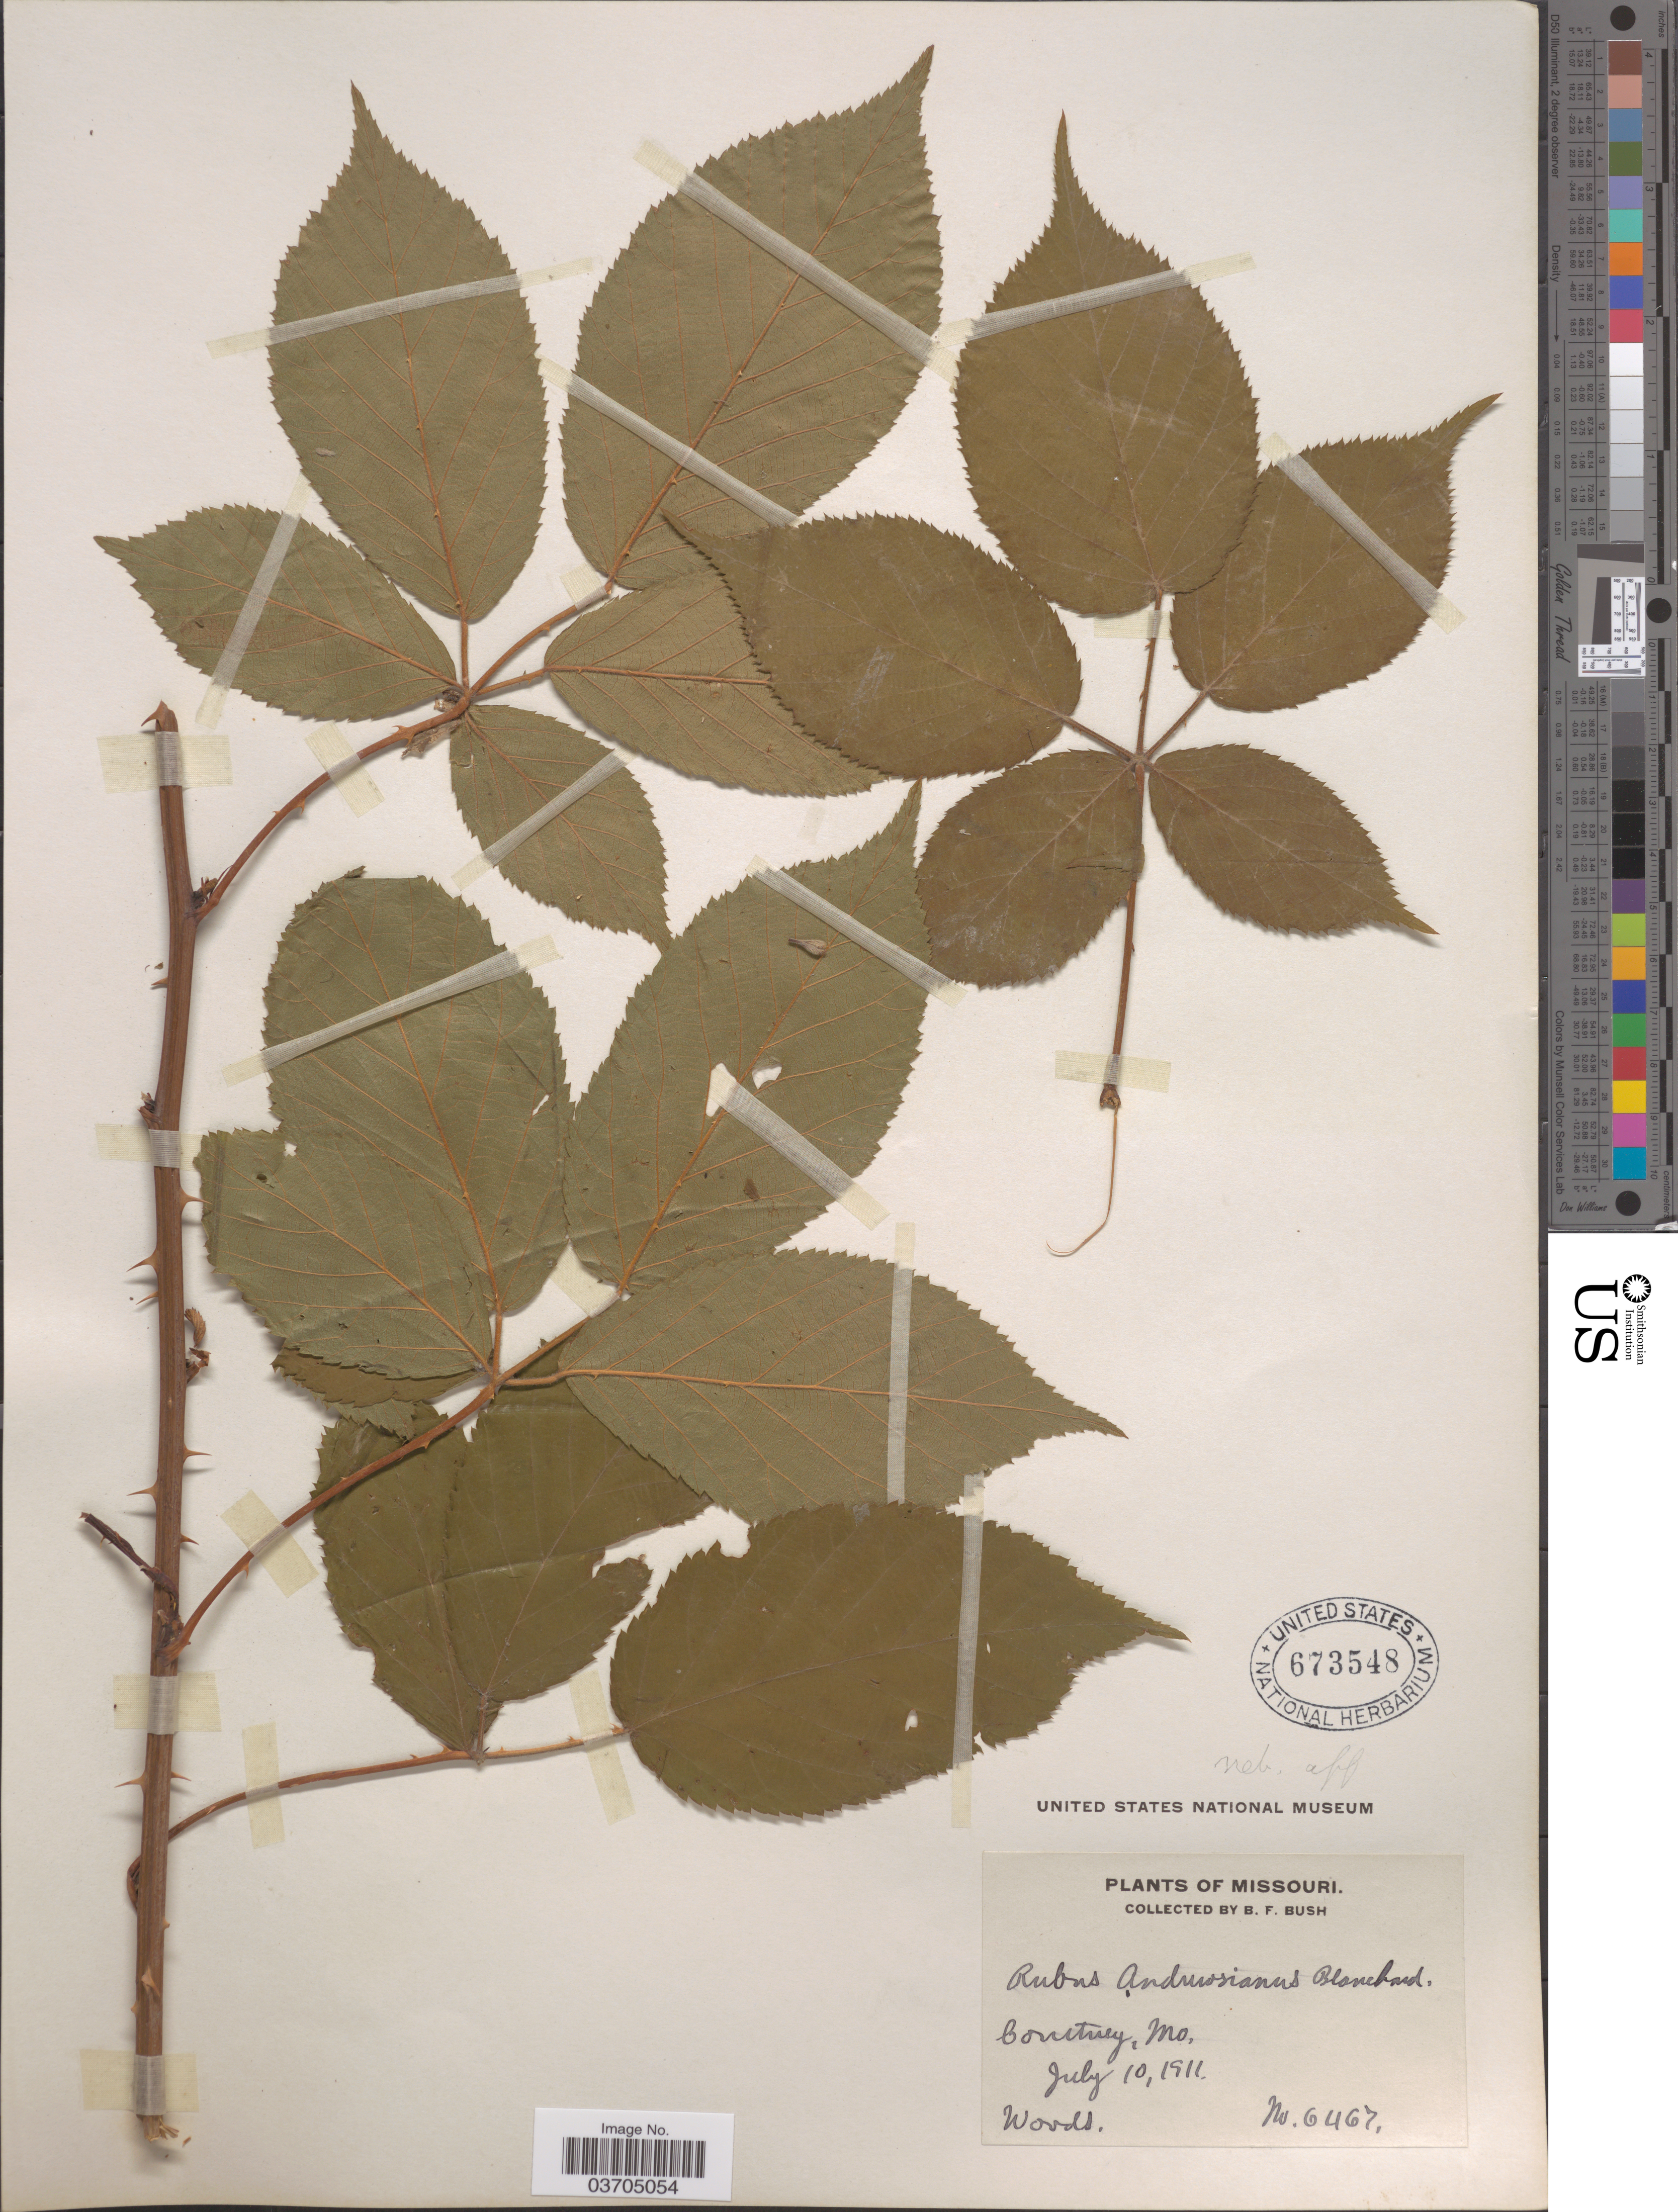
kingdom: Plantae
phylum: Tracheophyta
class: Magnoliopsida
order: Rosales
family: Rosaceae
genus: Rubus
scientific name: Rubus floricomus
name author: Blanch.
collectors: B. F. Bush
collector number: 6467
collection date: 1911-07-10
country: United States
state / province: Missouri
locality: Courtney.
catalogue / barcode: US 673548